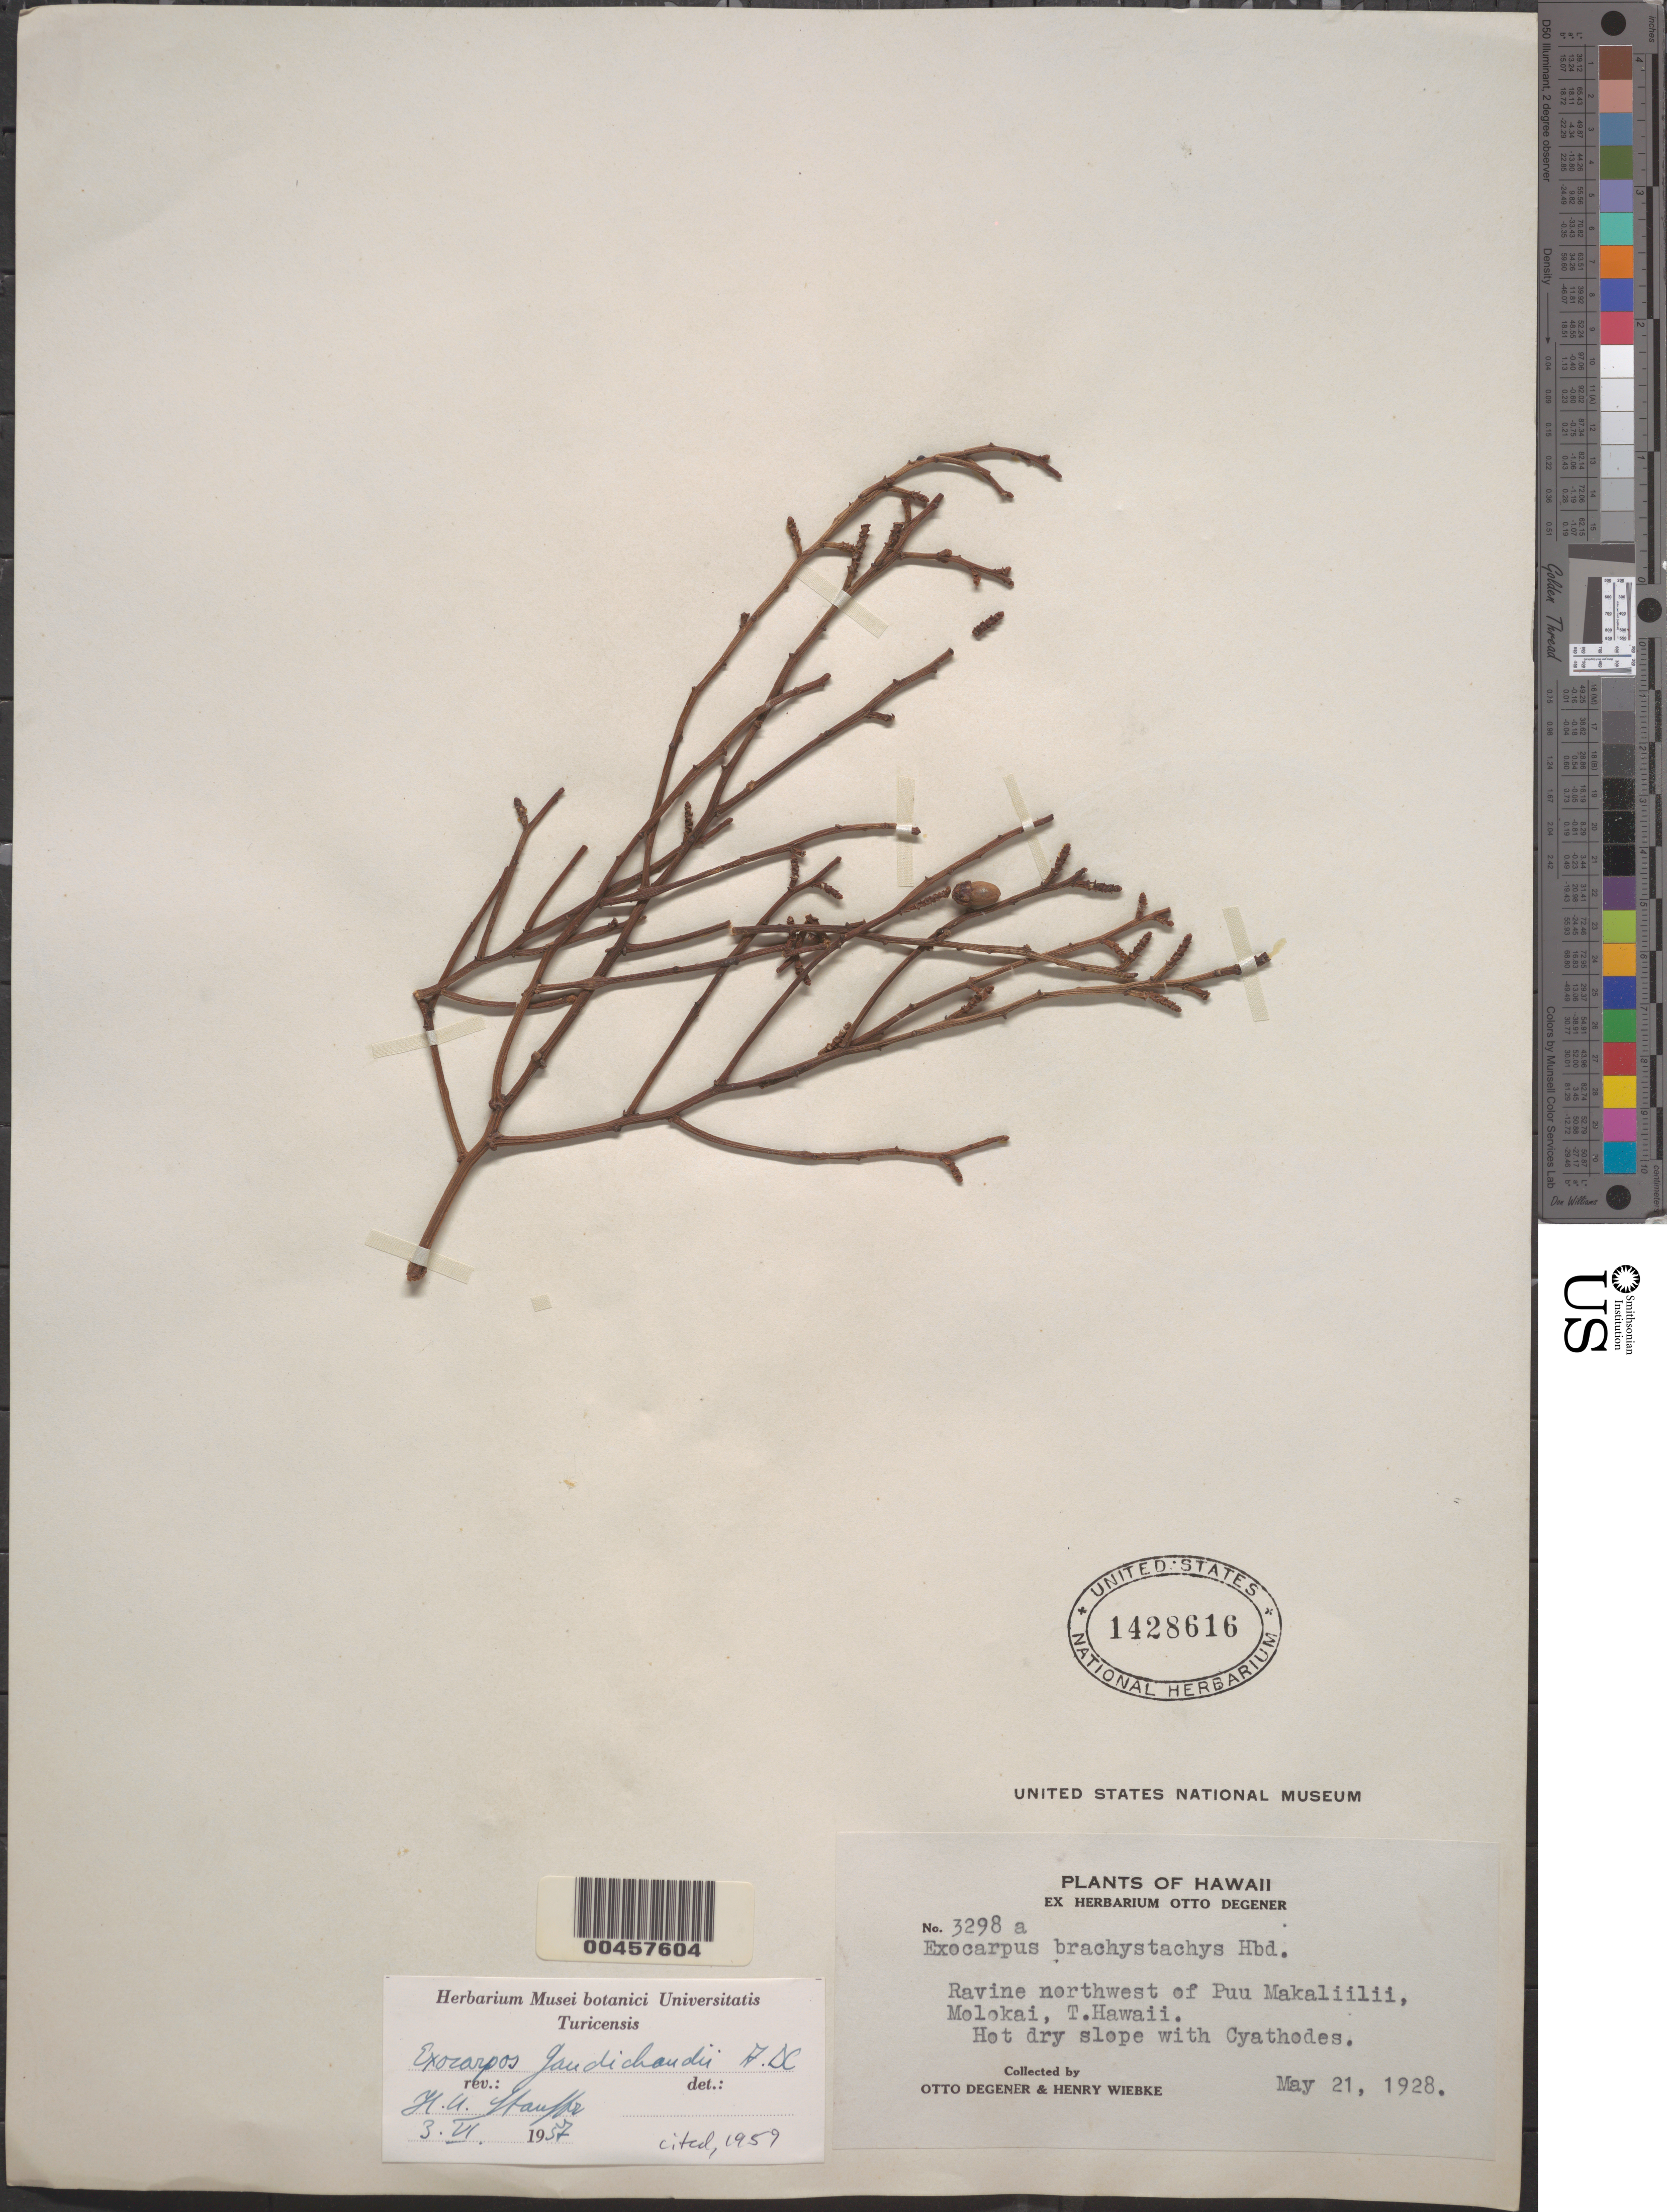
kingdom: Plantae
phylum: Tracheophyta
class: Magnoliopsida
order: Santalales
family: Santalaceae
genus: Exocarpos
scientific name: Exocarpos gaudichaudii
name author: A. DC.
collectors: O. Degener & H. Wiebke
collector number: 3298a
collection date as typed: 21 May 1928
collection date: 1928-05-21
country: United States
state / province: Hawaii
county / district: Maui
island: Moloka'i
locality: Ravine NW of Puu Makaliilii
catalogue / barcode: US 1428616